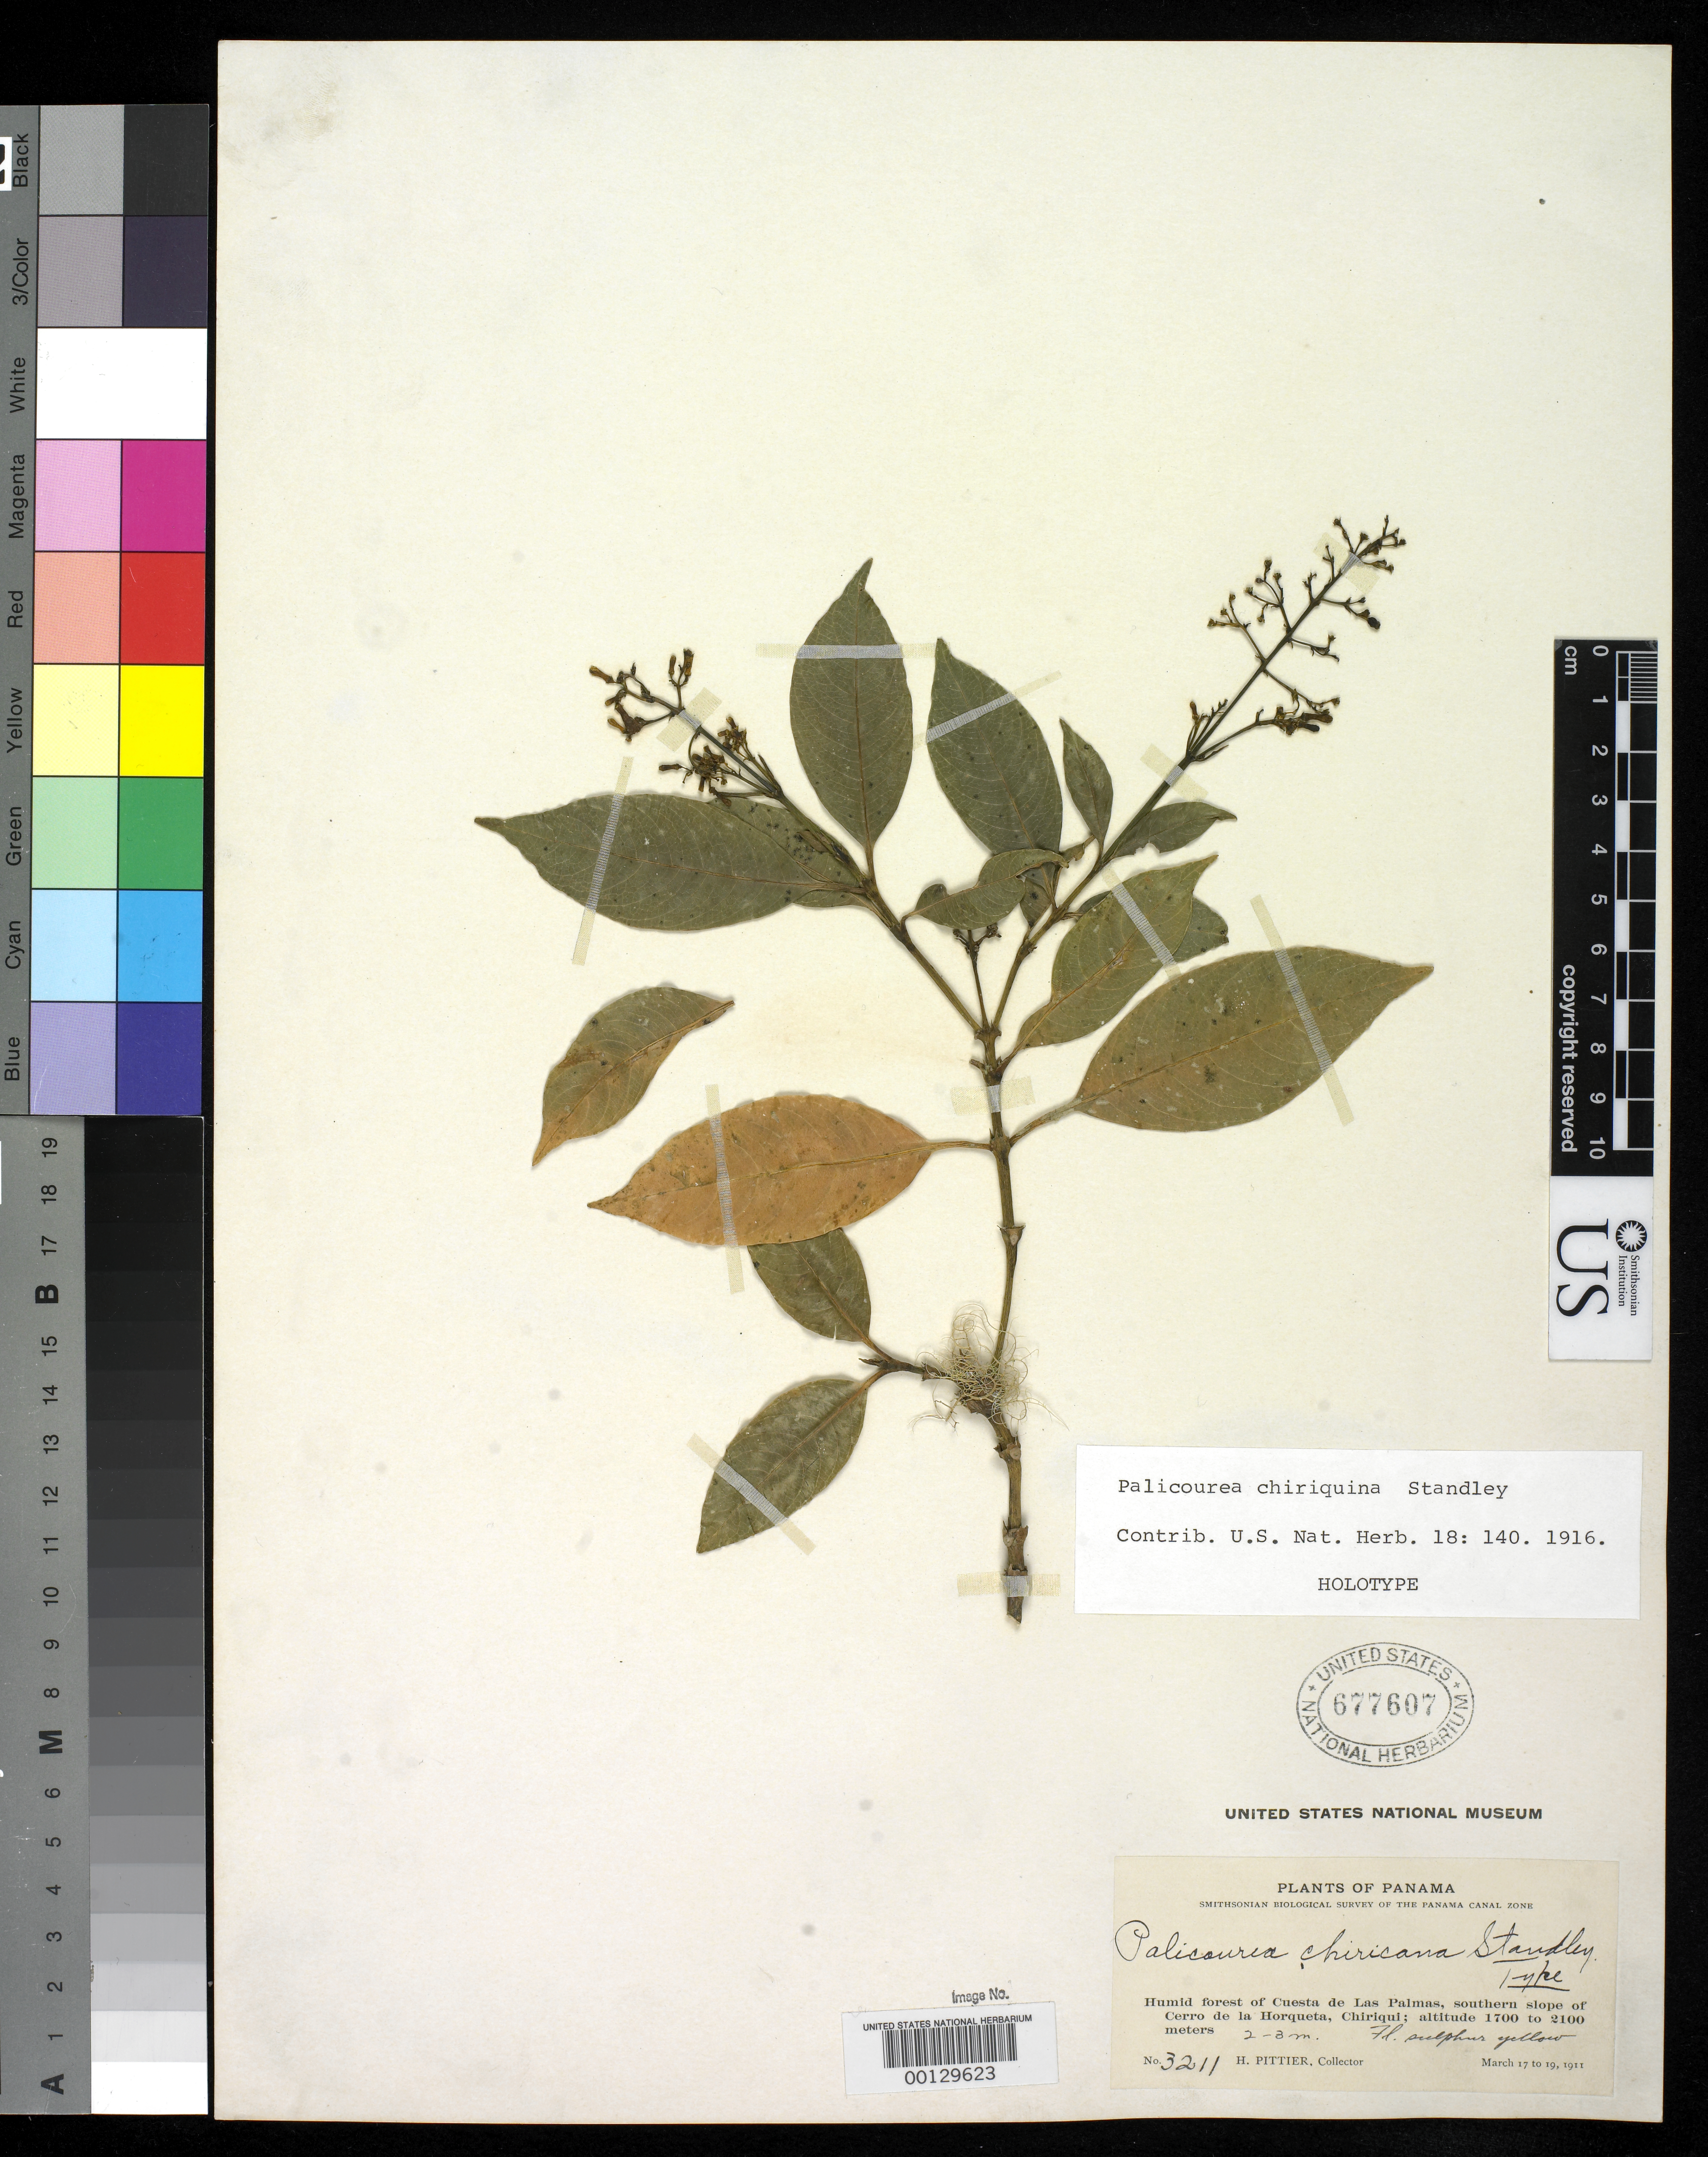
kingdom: Plantae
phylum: Tracheophyta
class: Magnoliopsida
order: Gentianales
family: Rubiaceae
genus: Palicourea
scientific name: Palicourea chiriquina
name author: Standl.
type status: Holotype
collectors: H. F. Pittier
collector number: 3211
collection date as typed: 17 Mar 1911 to 19 Mar 1911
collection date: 1911-03-17/1911-03-19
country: Panama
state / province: Chiriquí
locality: Cuesta de Las Palmas, southern slope of Horqueta.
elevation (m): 1700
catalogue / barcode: US 677607